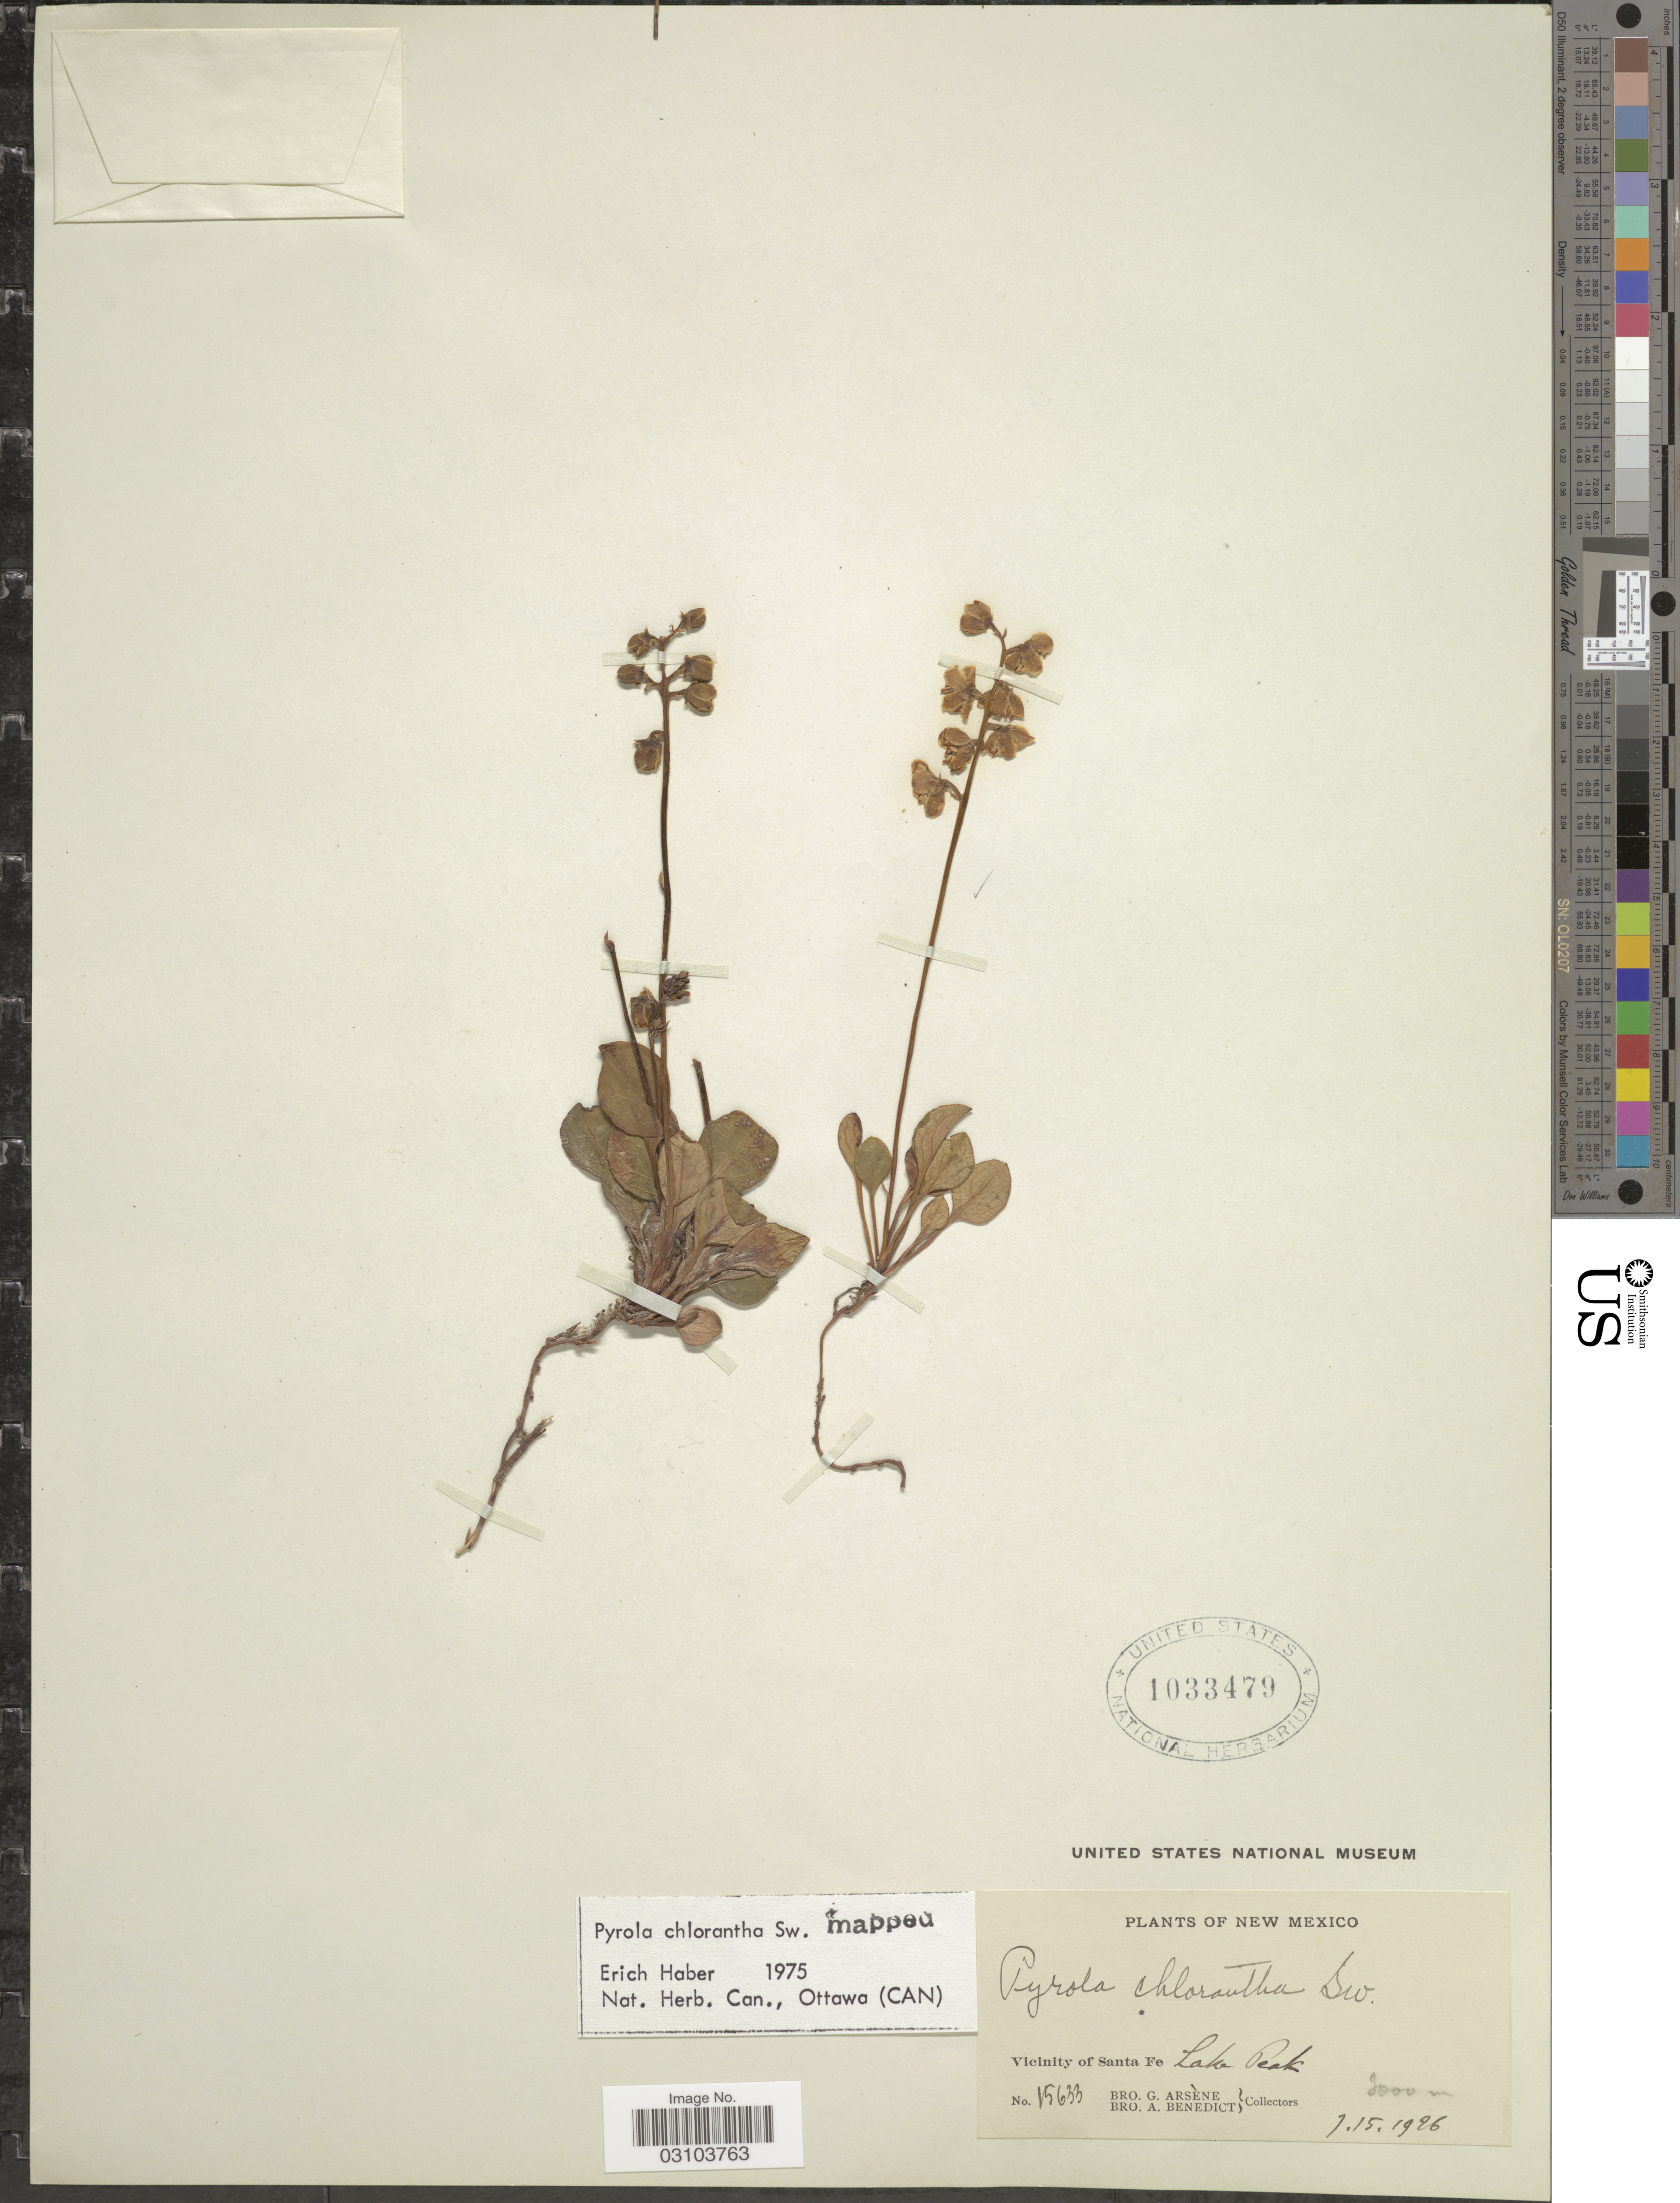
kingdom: Plantae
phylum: Tracheophyta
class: Magnoliopsida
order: Ericales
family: Ericaceae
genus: Pyrola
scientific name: Pyrola chlorantha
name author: Schweigg.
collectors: Bro. G. Arsène & Bro. A. Benedict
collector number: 15633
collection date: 1926-07-15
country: United States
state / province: New Mexico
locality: Vicinity of Santa Fe. Lake Peak.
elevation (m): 3000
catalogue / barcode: US 1033479